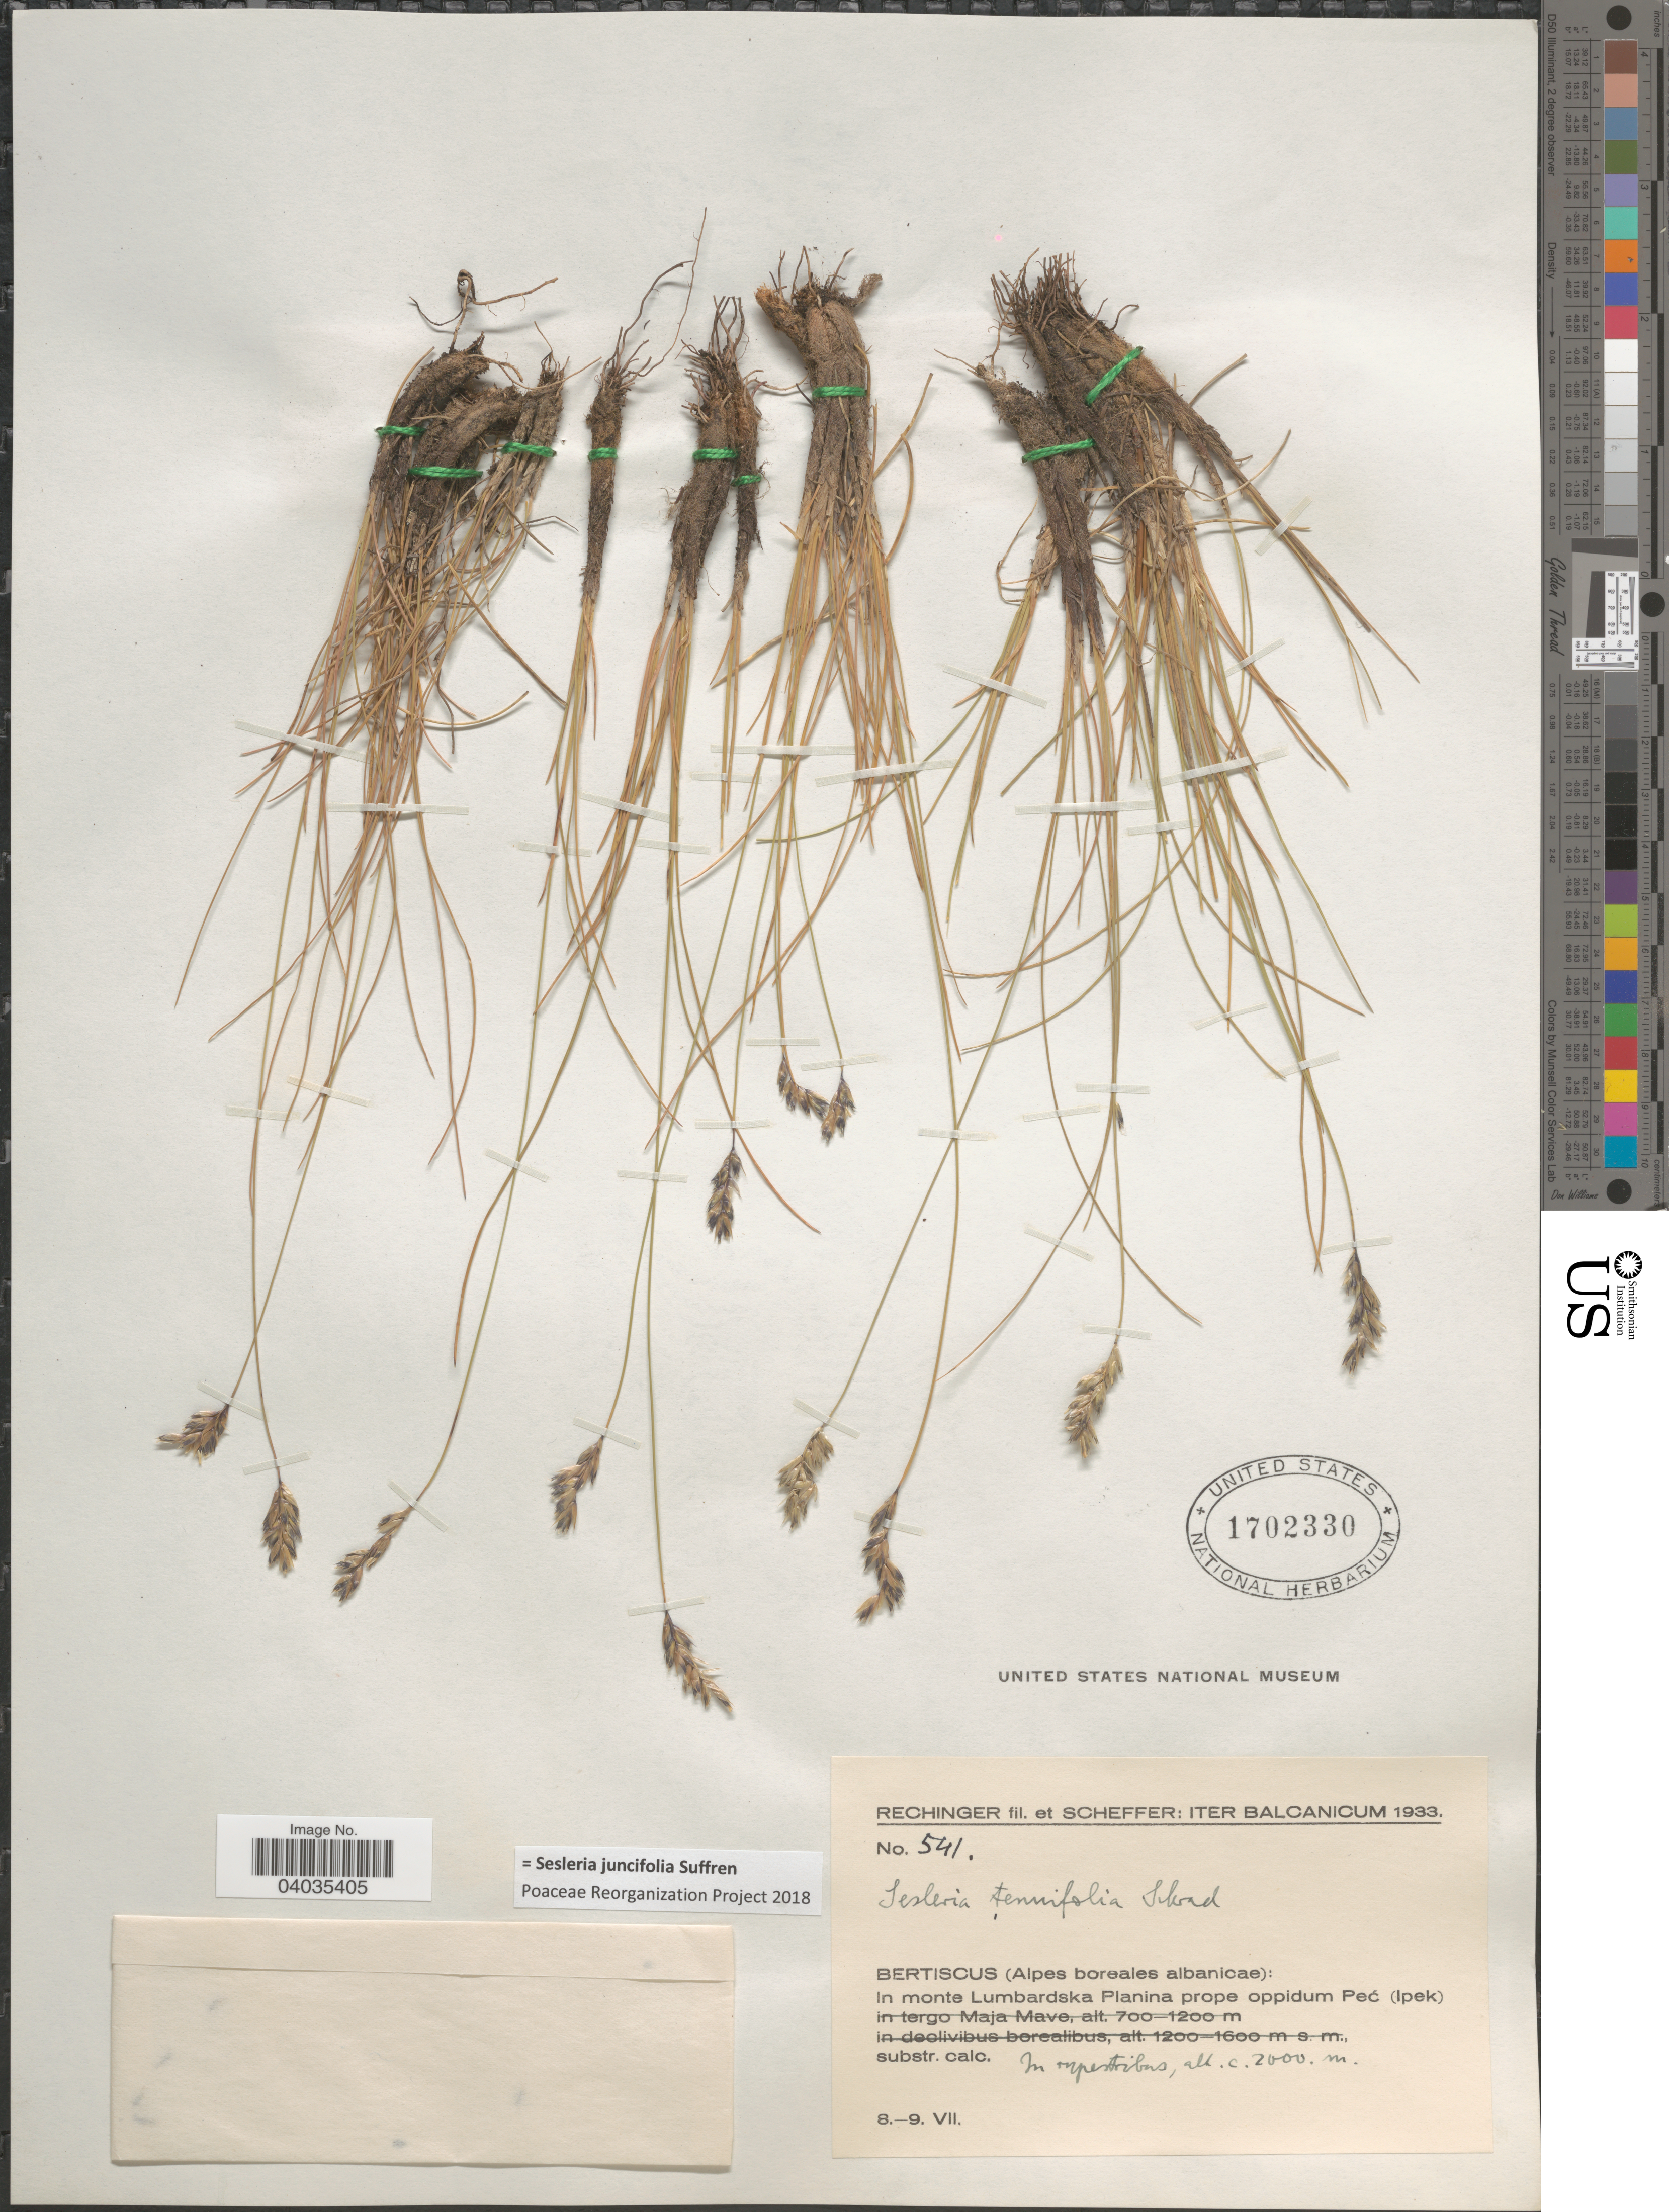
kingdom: Plantae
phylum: Tracheophyta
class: Liliopsida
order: Poales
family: Poaceae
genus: Sesleria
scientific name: Sesleria juncifolia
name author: Suffren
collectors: -- Rechinger & Scheffer, --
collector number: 541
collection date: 1933-07-08/1933-07-09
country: Albania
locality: Iter Balcanicum. Bertiscus (Alpes boreales albanicae): In monte Lumbardska Planina prope oppidum Peć (Ipek). substr. calc. In rupestribus.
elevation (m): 2000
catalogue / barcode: US 1702330